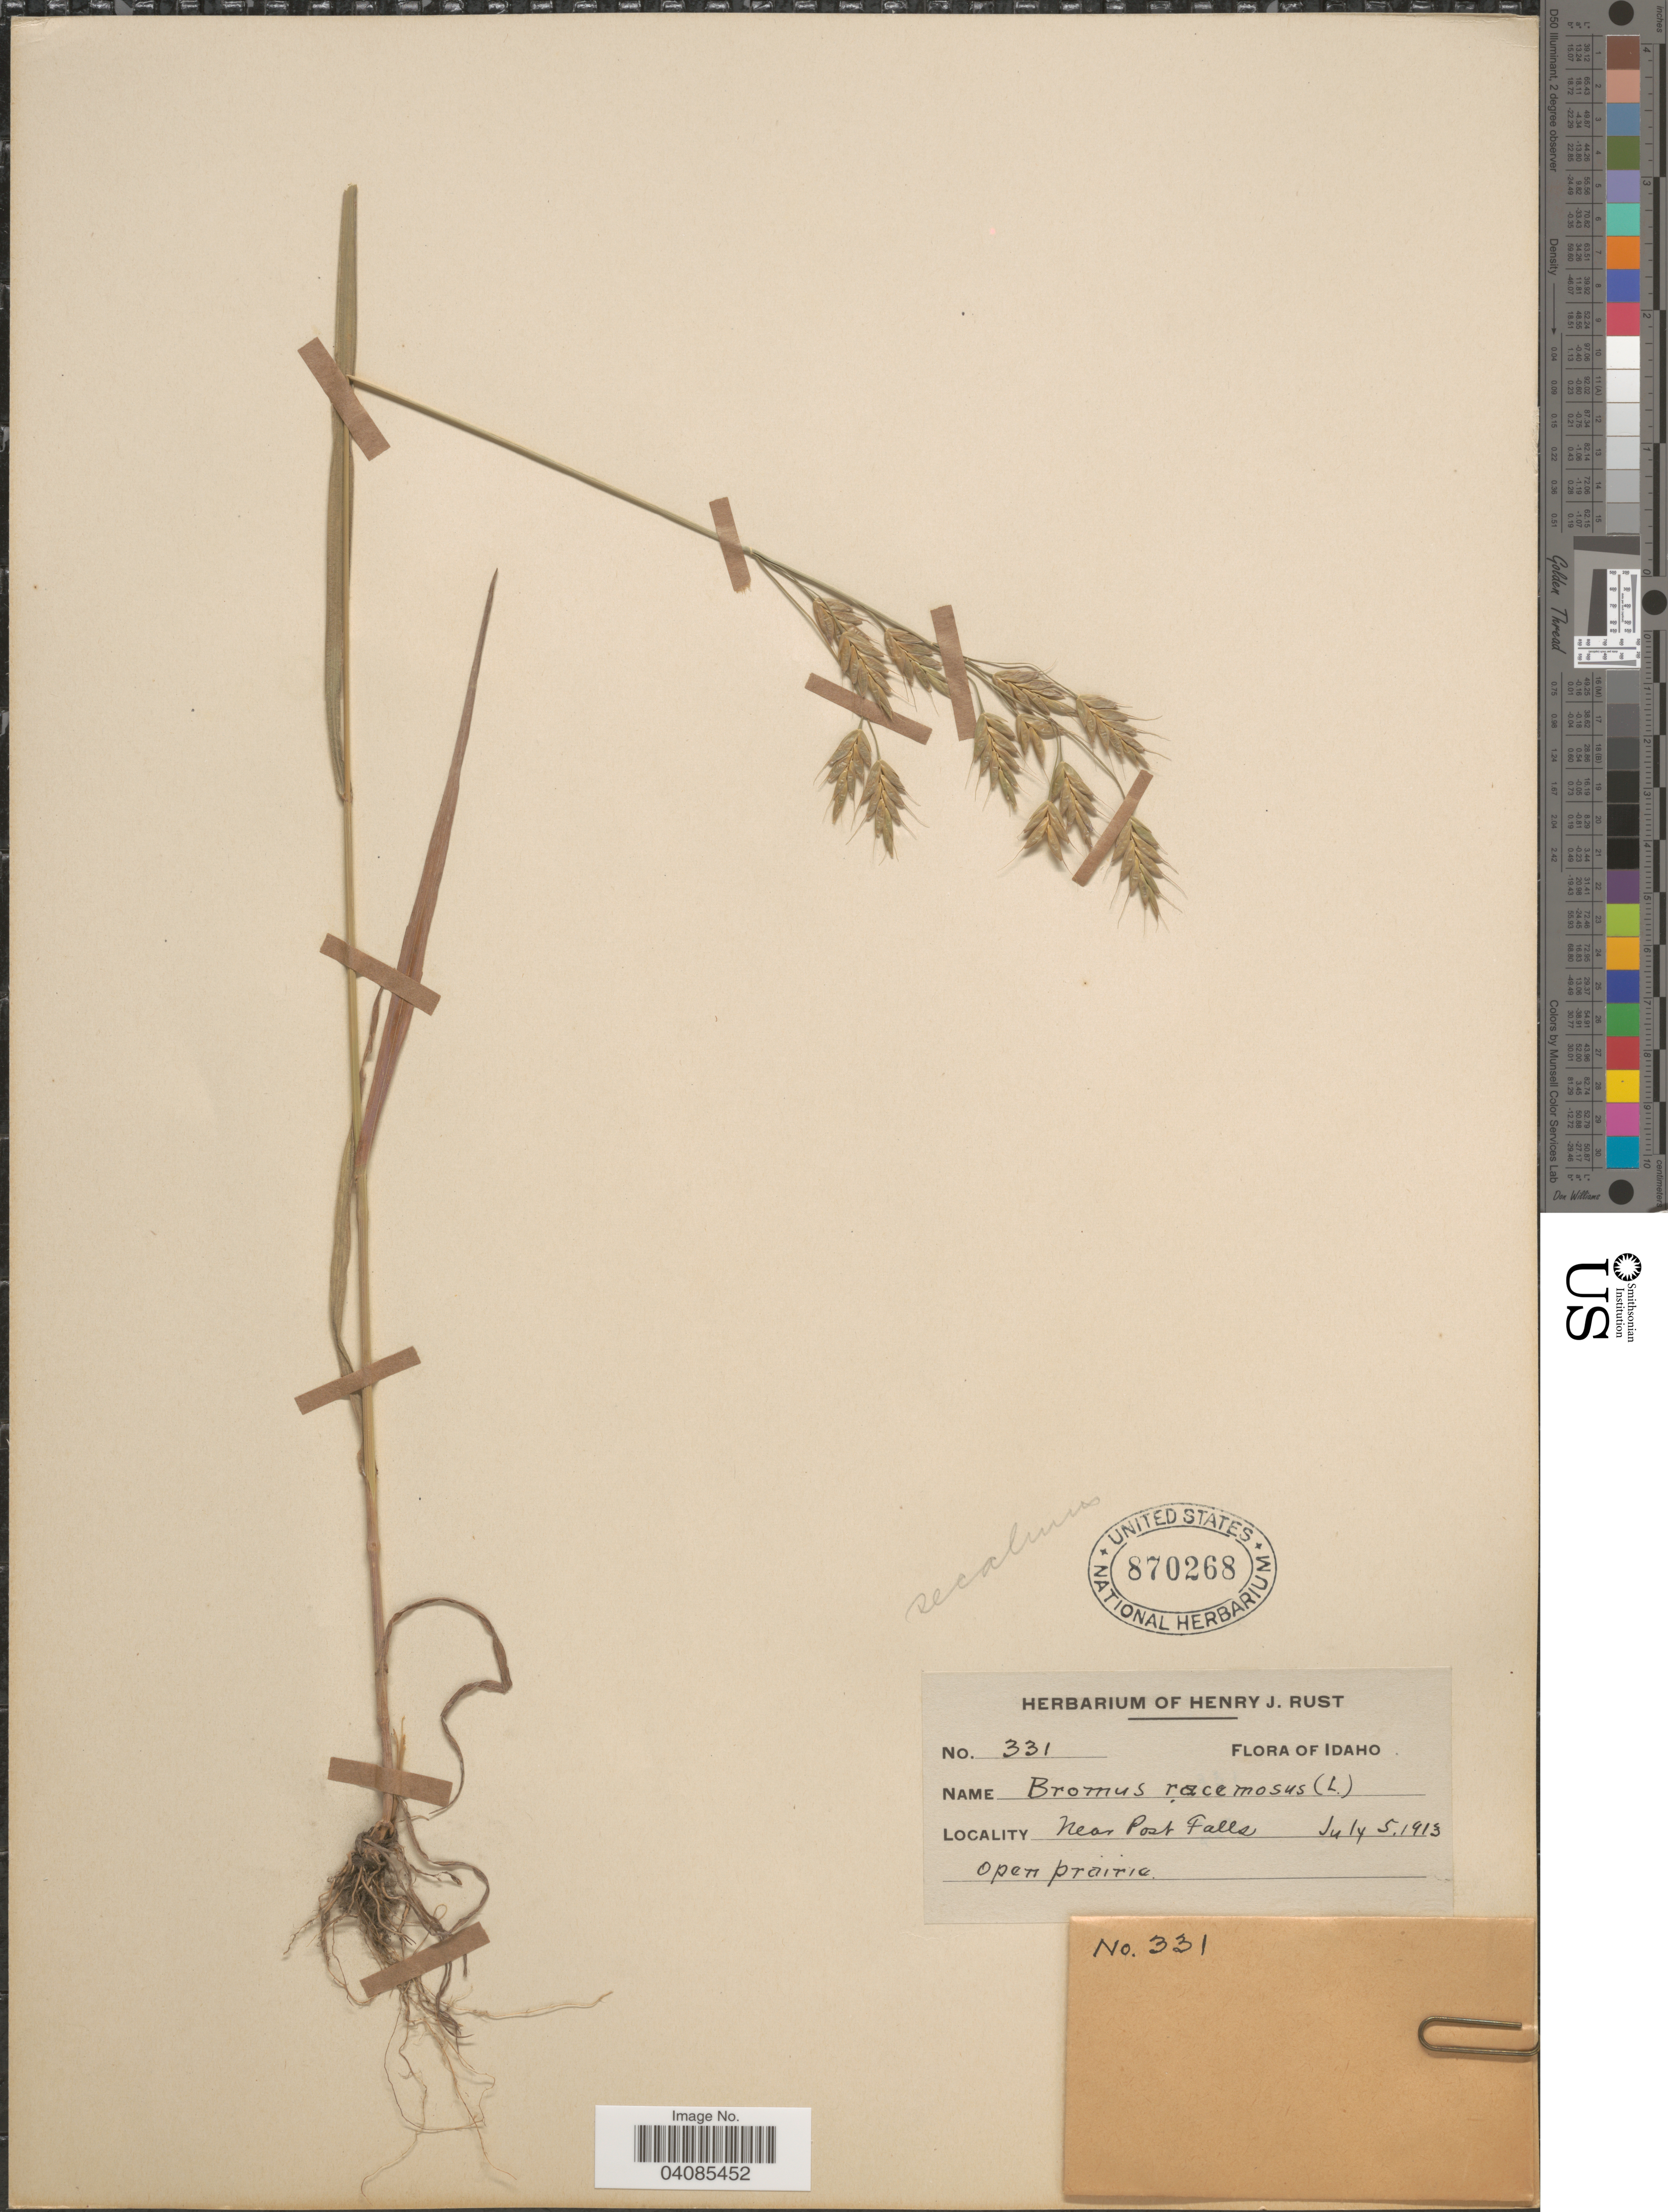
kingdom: Plantae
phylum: Tracheophyta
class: Liliopsida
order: Poales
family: Poaceae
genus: Bromus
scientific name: Bromus secalinus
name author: L.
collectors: ex herb. Henry J. Rust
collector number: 331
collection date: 1913-07-05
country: United States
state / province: Idaho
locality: Near Post Falls. Open prairie.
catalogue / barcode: US 870268